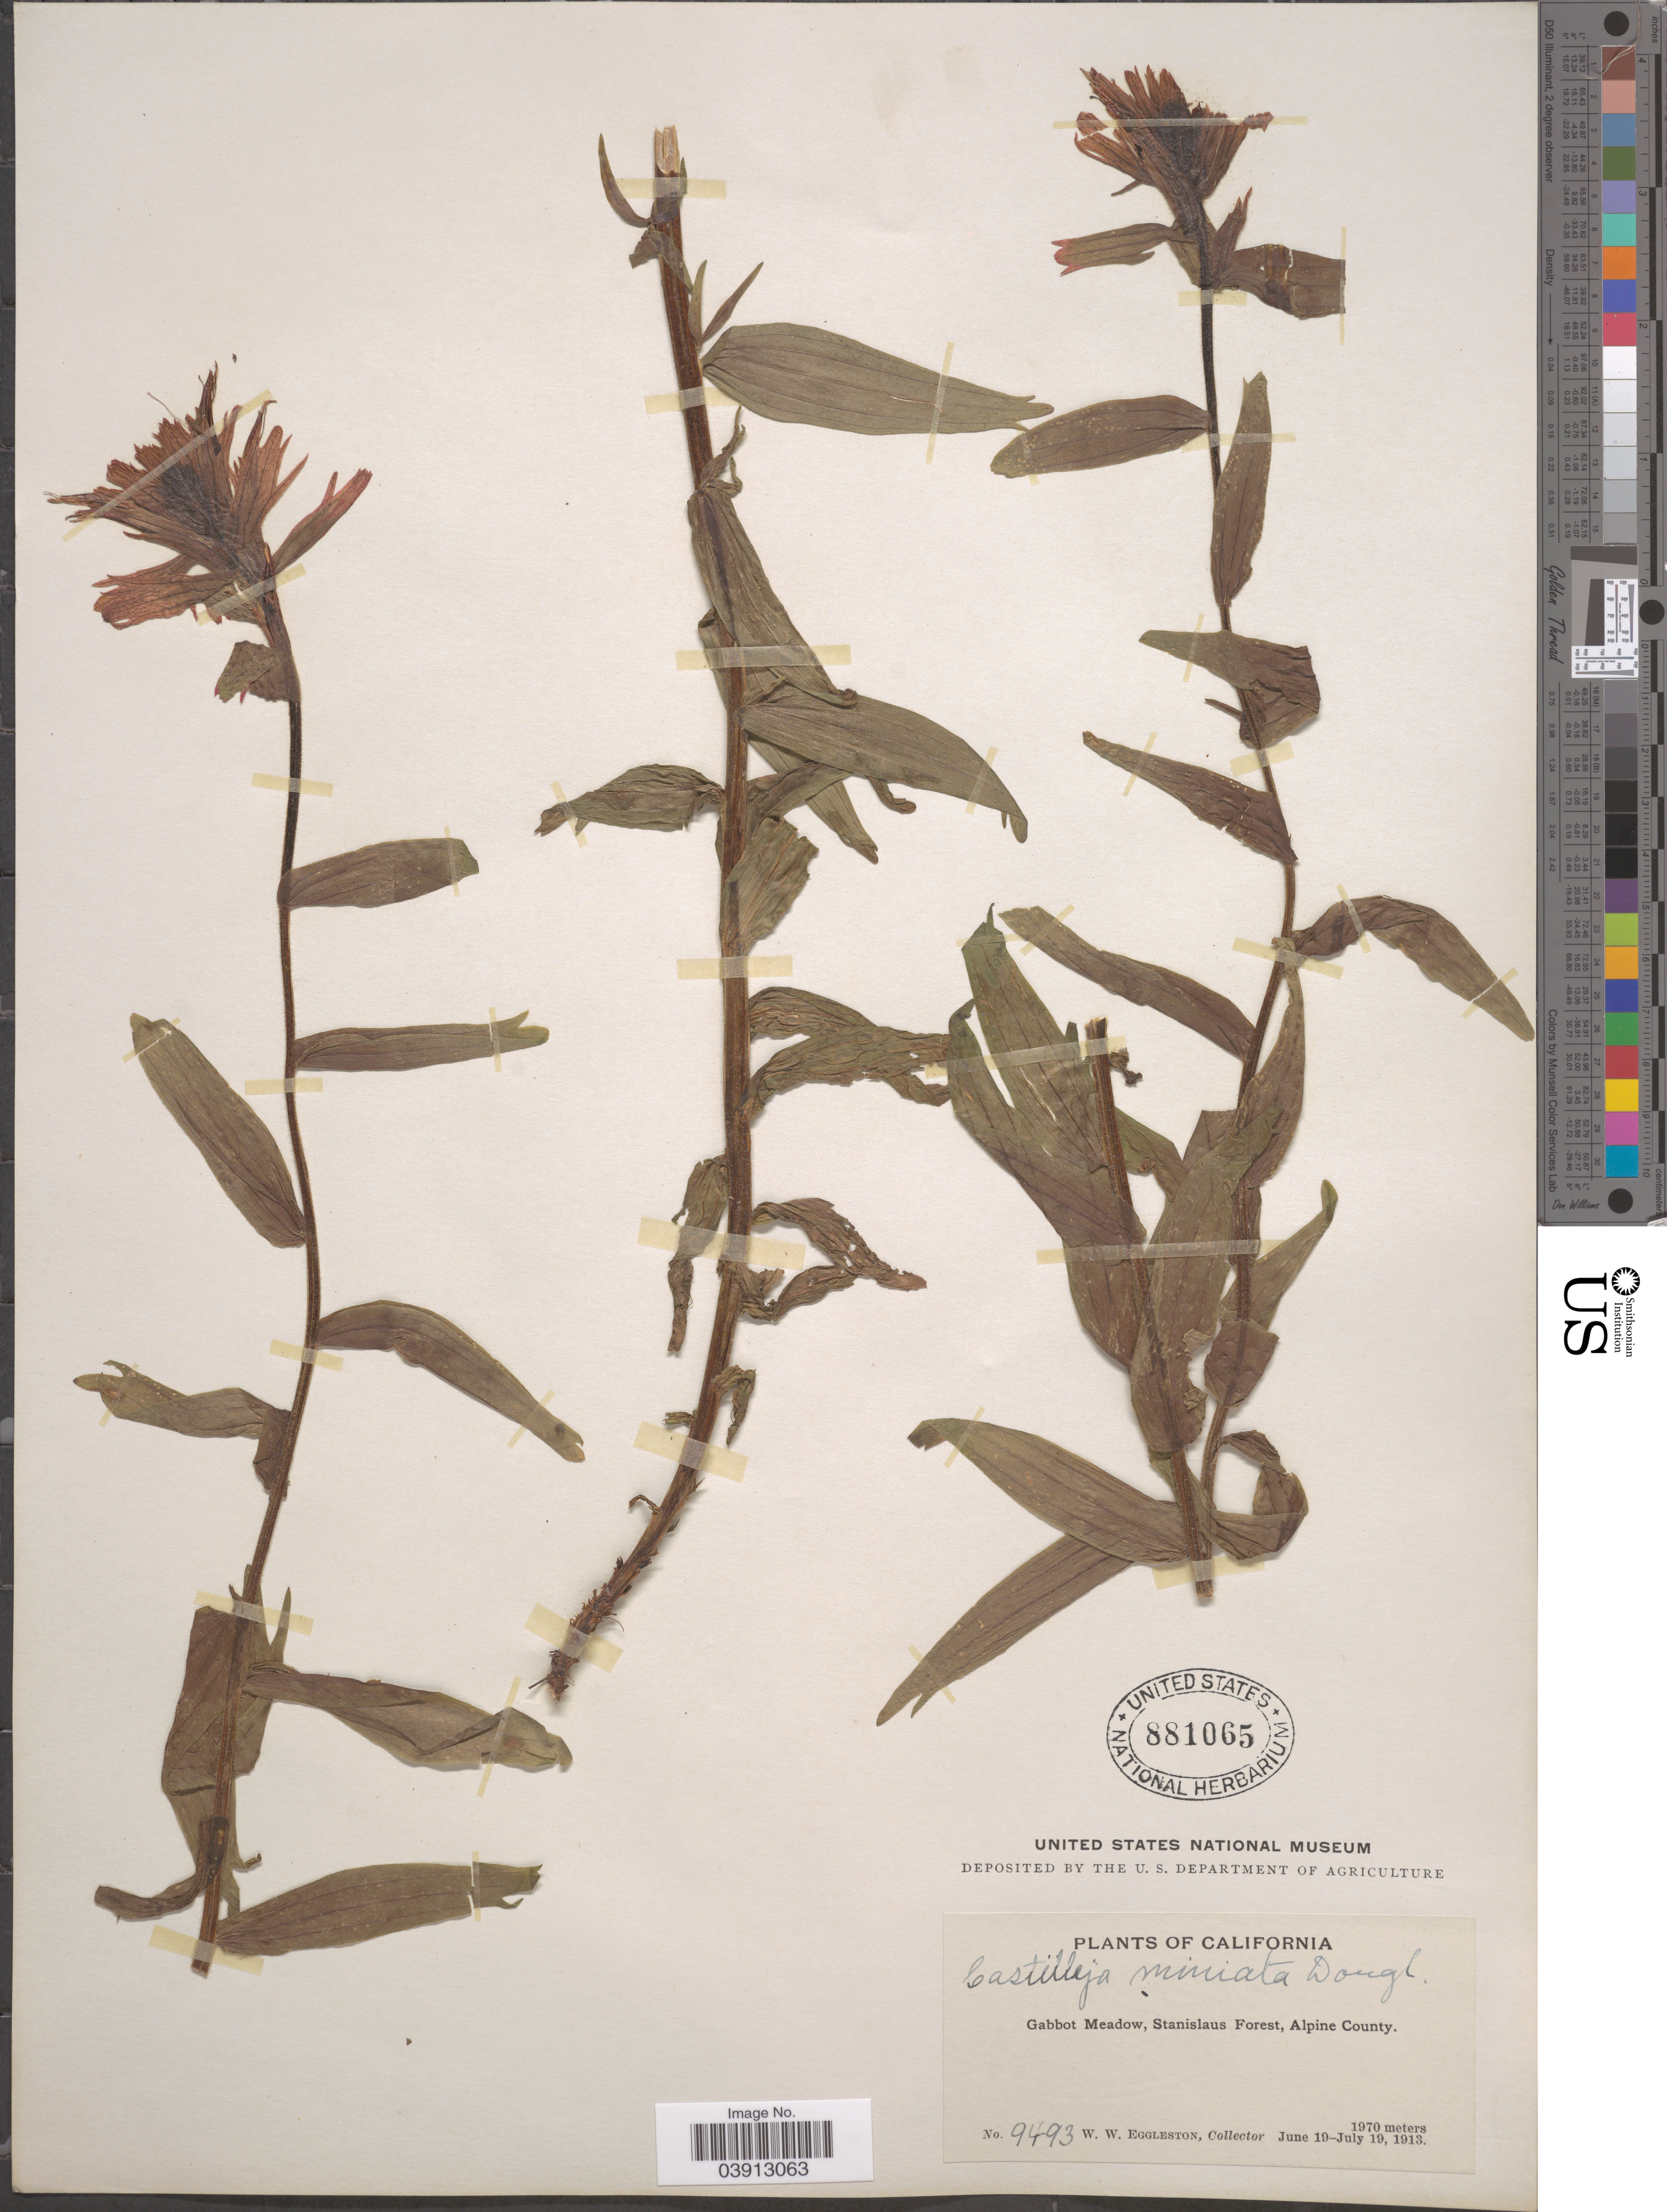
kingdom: Plantae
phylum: Tracheophyta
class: Magnoliopsida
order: Lamiales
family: Orobanchaceae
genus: Castilleja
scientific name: Castilleja miniata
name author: Douglas ex Hook.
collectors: W. W. Eggleston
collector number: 9493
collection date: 1913-06-19/1913-07-19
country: United States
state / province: California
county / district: Alpine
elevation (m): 1970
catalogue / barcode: US 881065